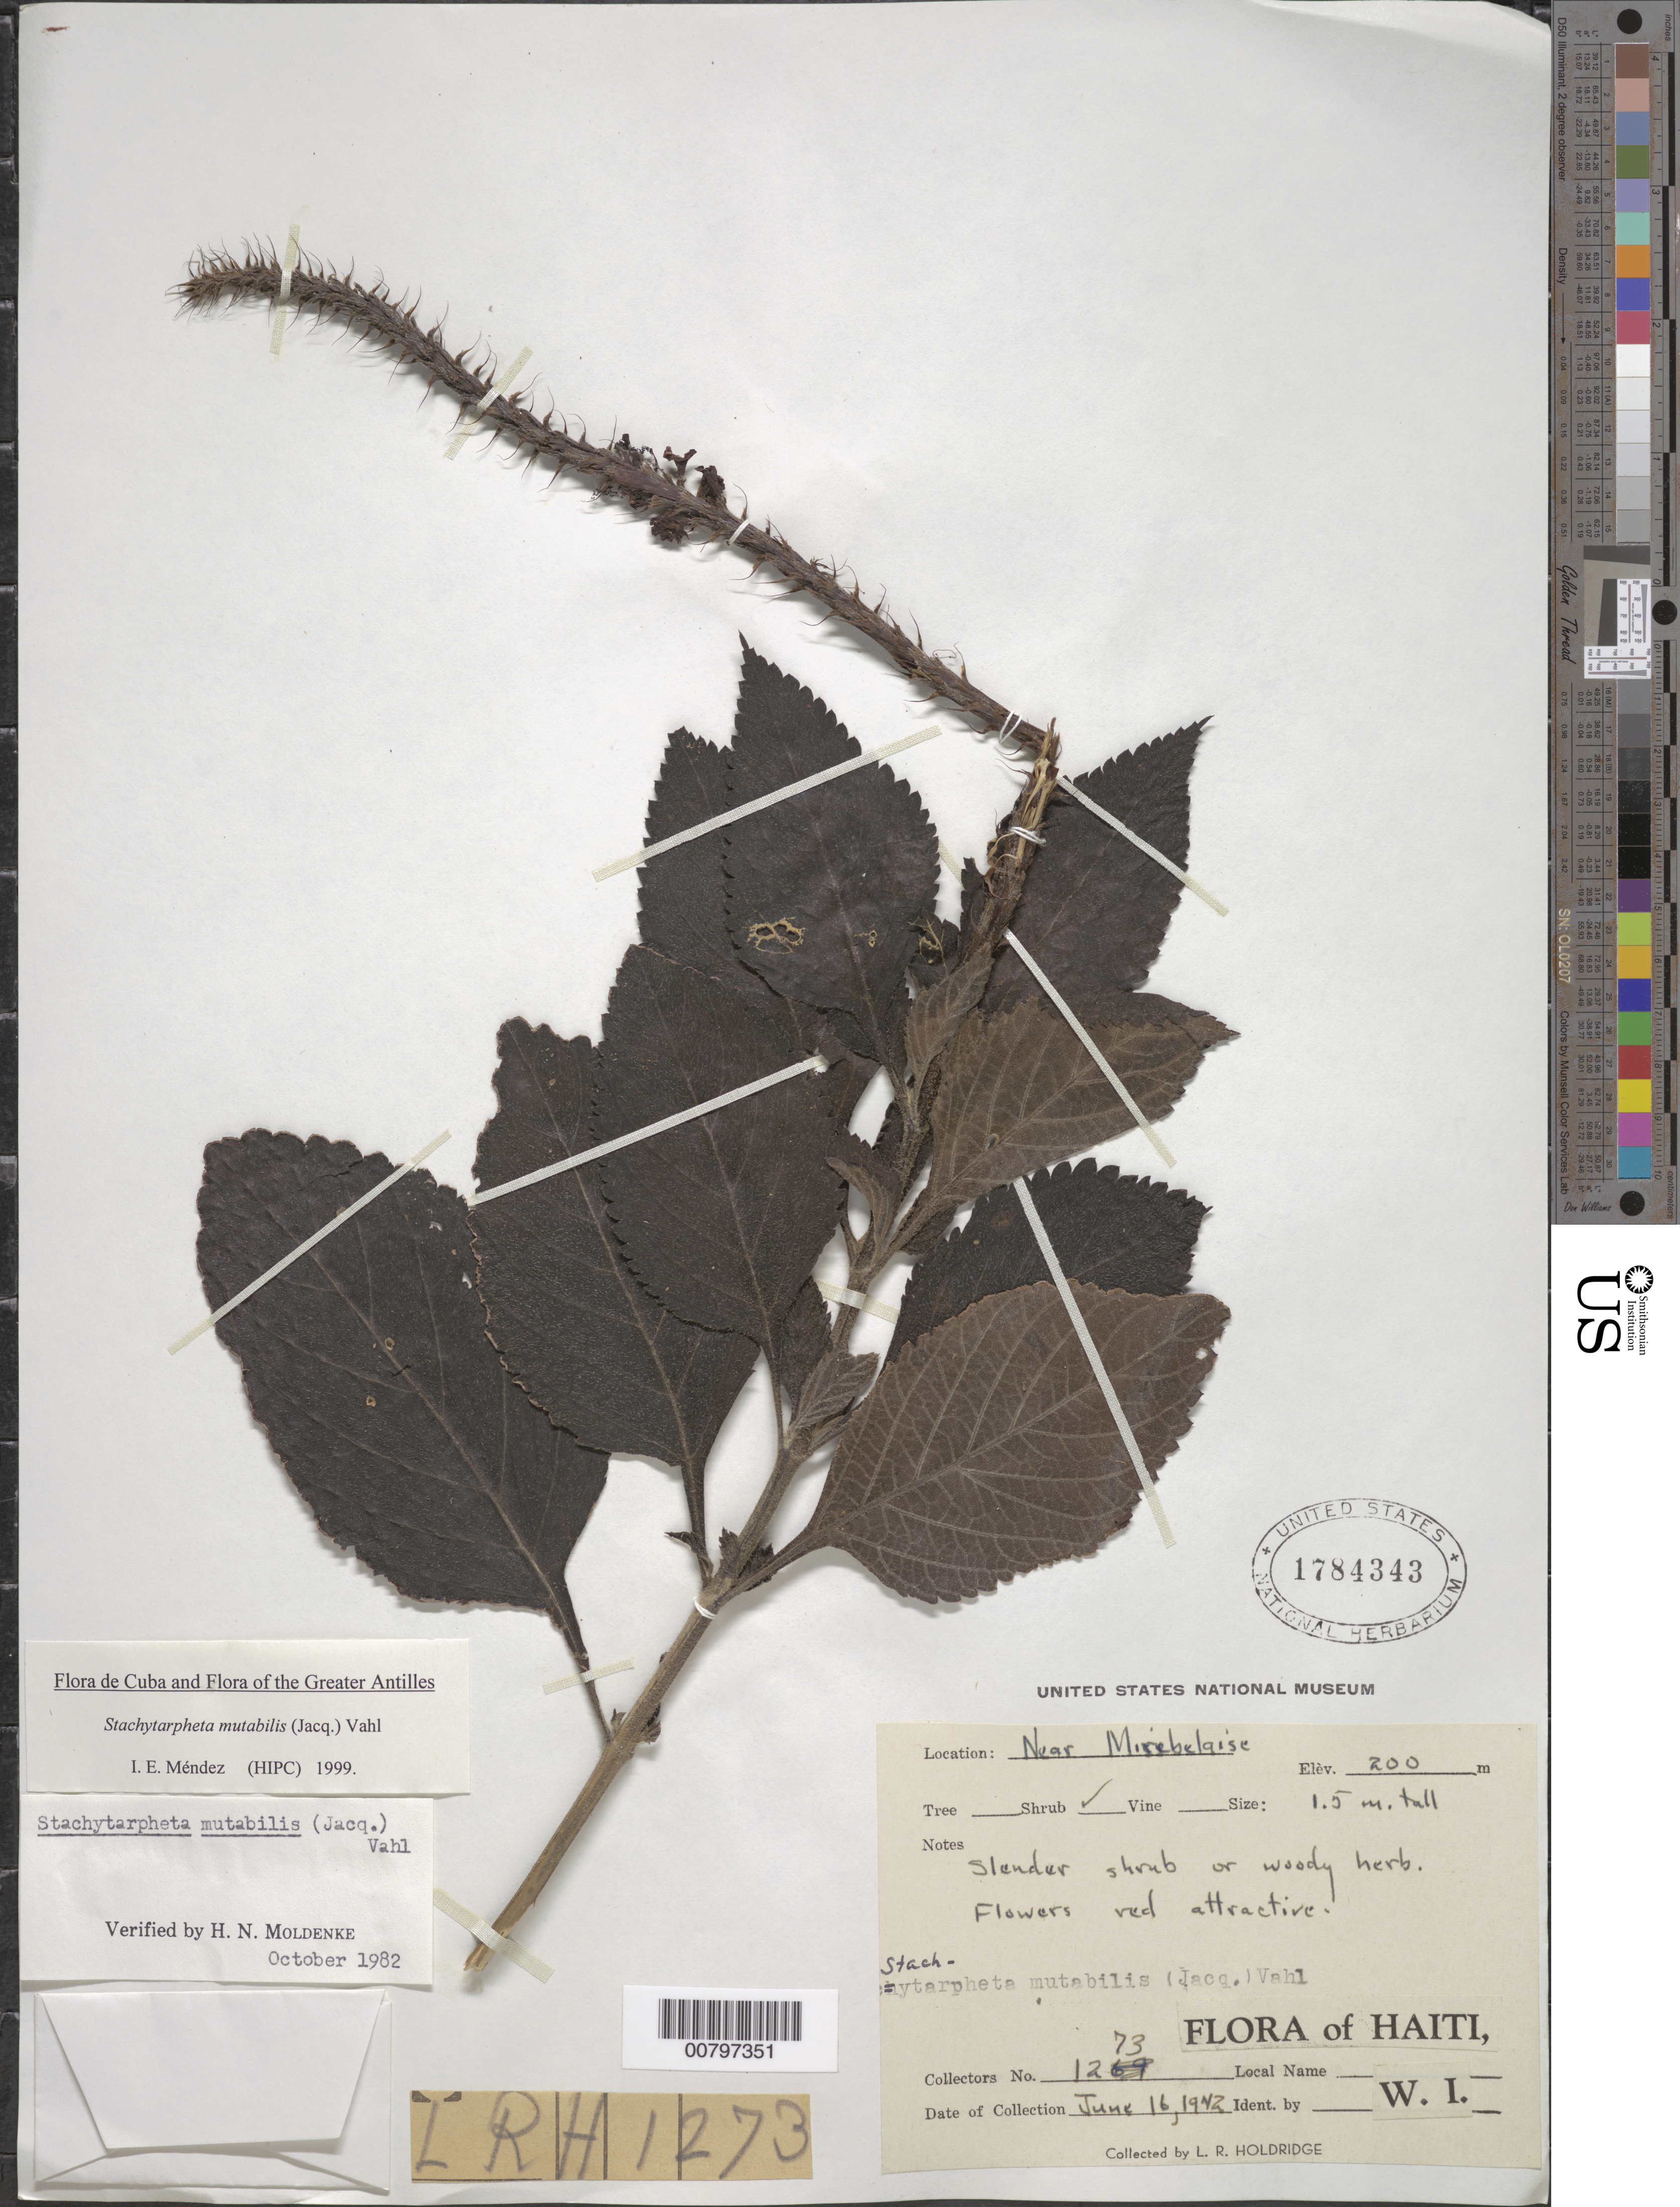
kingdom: Plantae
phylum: Tracheophyta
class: Magnoliopsida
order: Lamiales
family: Verbenaceae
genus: Stachytarpheta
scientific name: Stachytarpheta mutabilis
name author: (Jacq.) Vahl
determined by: Méndez, Isidro E., (HIPC)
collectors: L. Holdridge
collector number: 1273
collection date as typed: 16 Jun 1942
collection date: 1942-06-16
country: Haiti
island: Hispaniola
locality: Mirebalaise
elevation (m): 200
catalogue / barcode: US 1784343